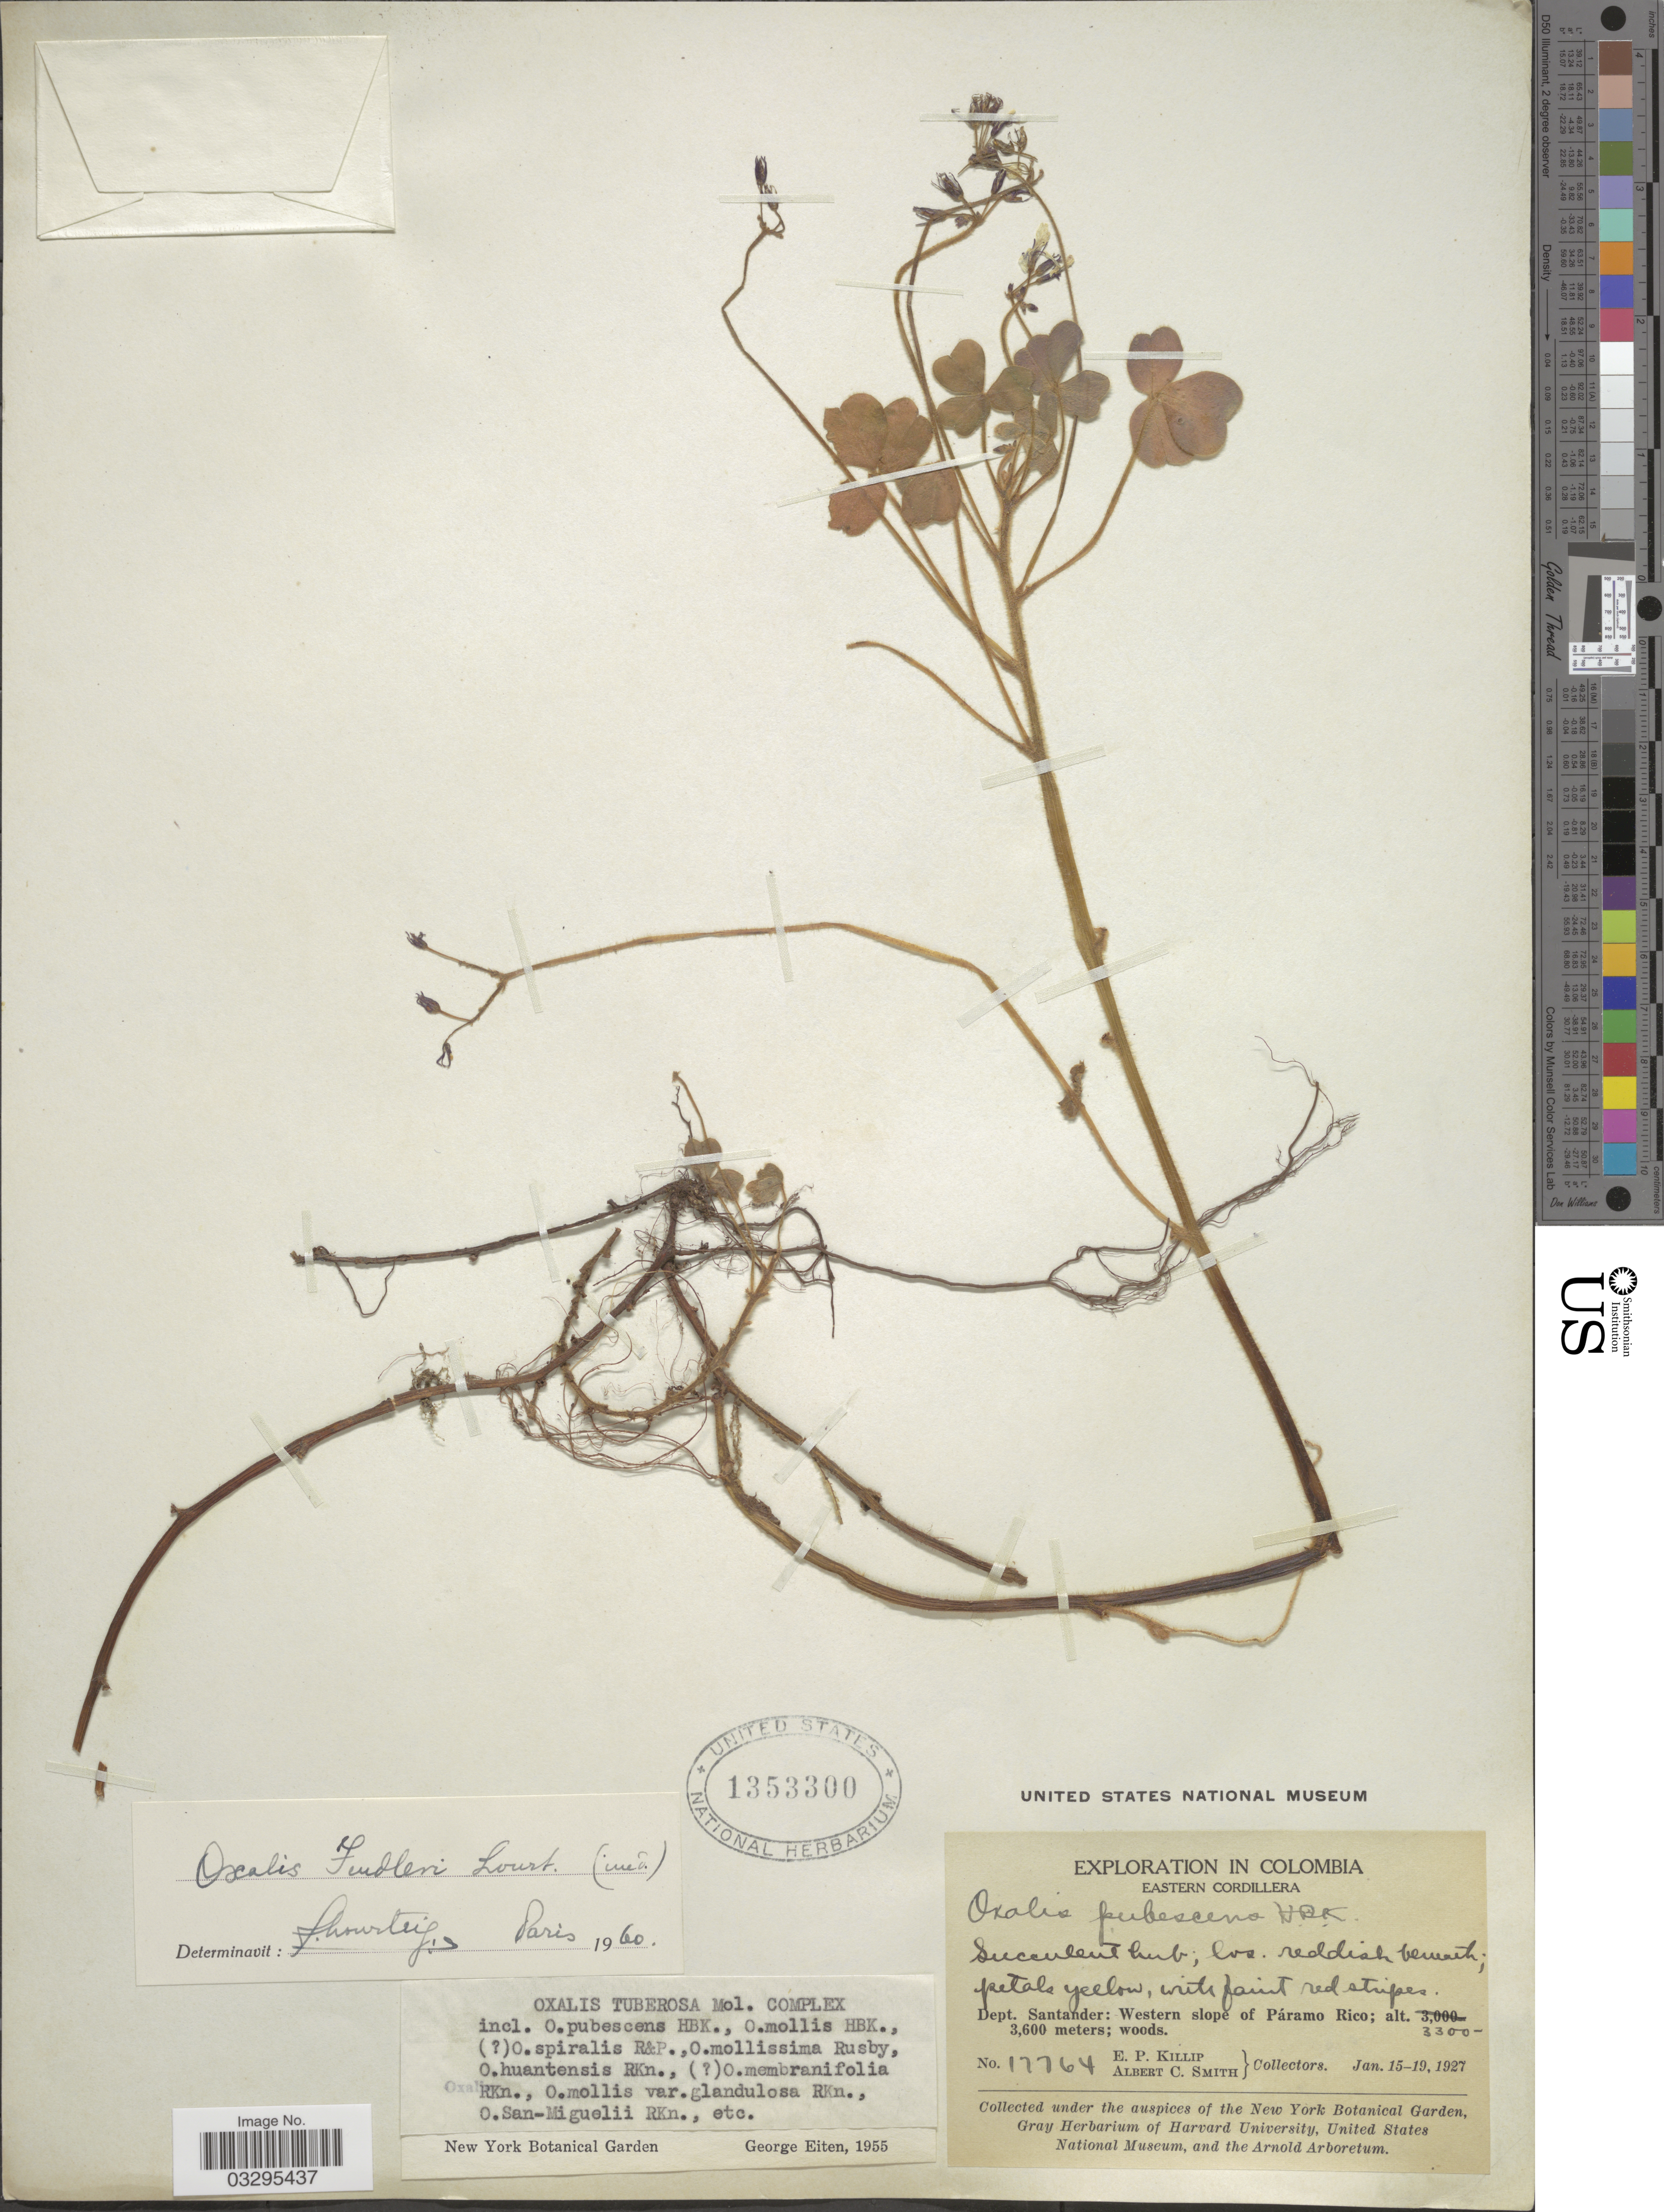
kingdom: Plantae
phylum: Tracheophyta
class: Magnoliopsida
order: Oxalidales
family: Oxalidaceae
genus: Oxalis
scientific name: Oxalis fendleri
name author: Lourteig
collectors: E. P. Killip & A. C. Smith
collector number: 17764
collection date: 1927-01-15/1927-01-19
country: Colombia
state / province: Santander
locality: Eastern Cordillera. Dept. Santander: Western slope of Páramo Rico.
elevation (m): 3300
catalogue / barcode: US 1353300